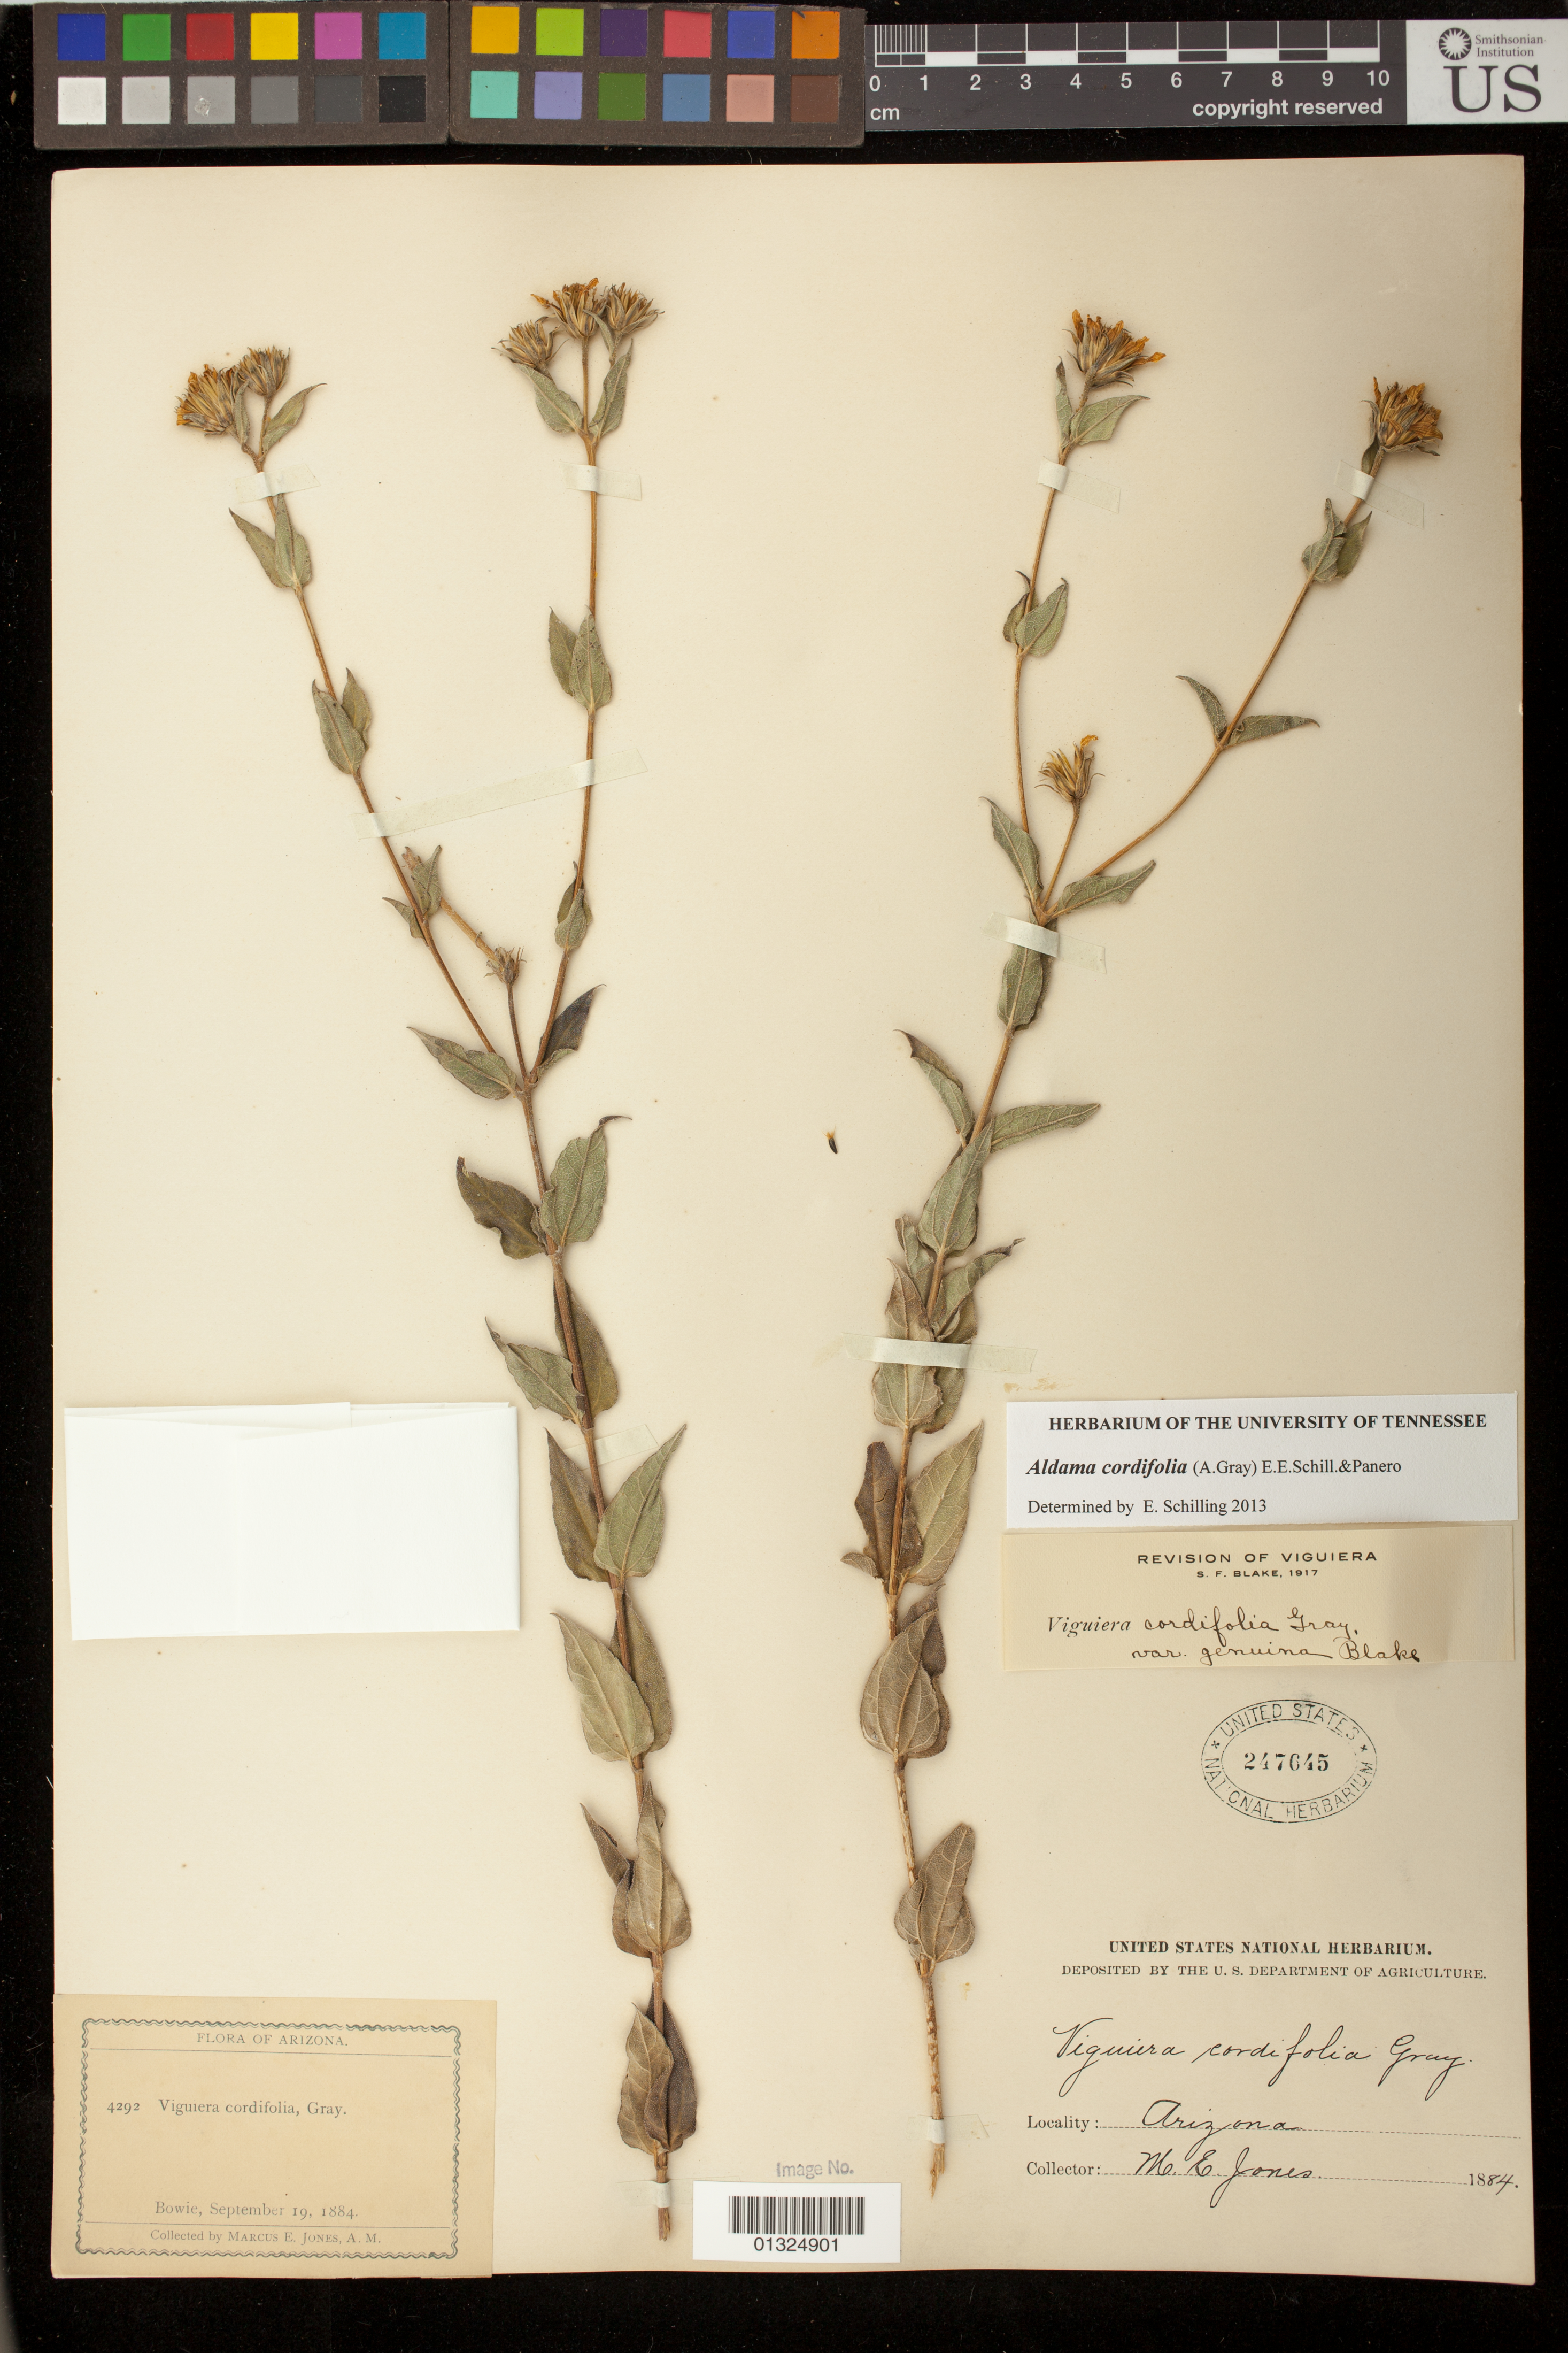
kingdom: Plantae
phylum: Tracheophyta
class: Magnoliopsida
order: Asterales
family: Asteraceae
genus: Aldama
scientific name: Aldama cordifolia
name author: (A. Gray) E.E. Schill. & Panero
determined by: Schilling, E. E.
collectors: M. E. Jones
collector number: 4292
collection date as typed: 19 September 1884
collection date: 1884-09-19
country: United States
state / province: Arizona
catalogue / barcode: US 247645